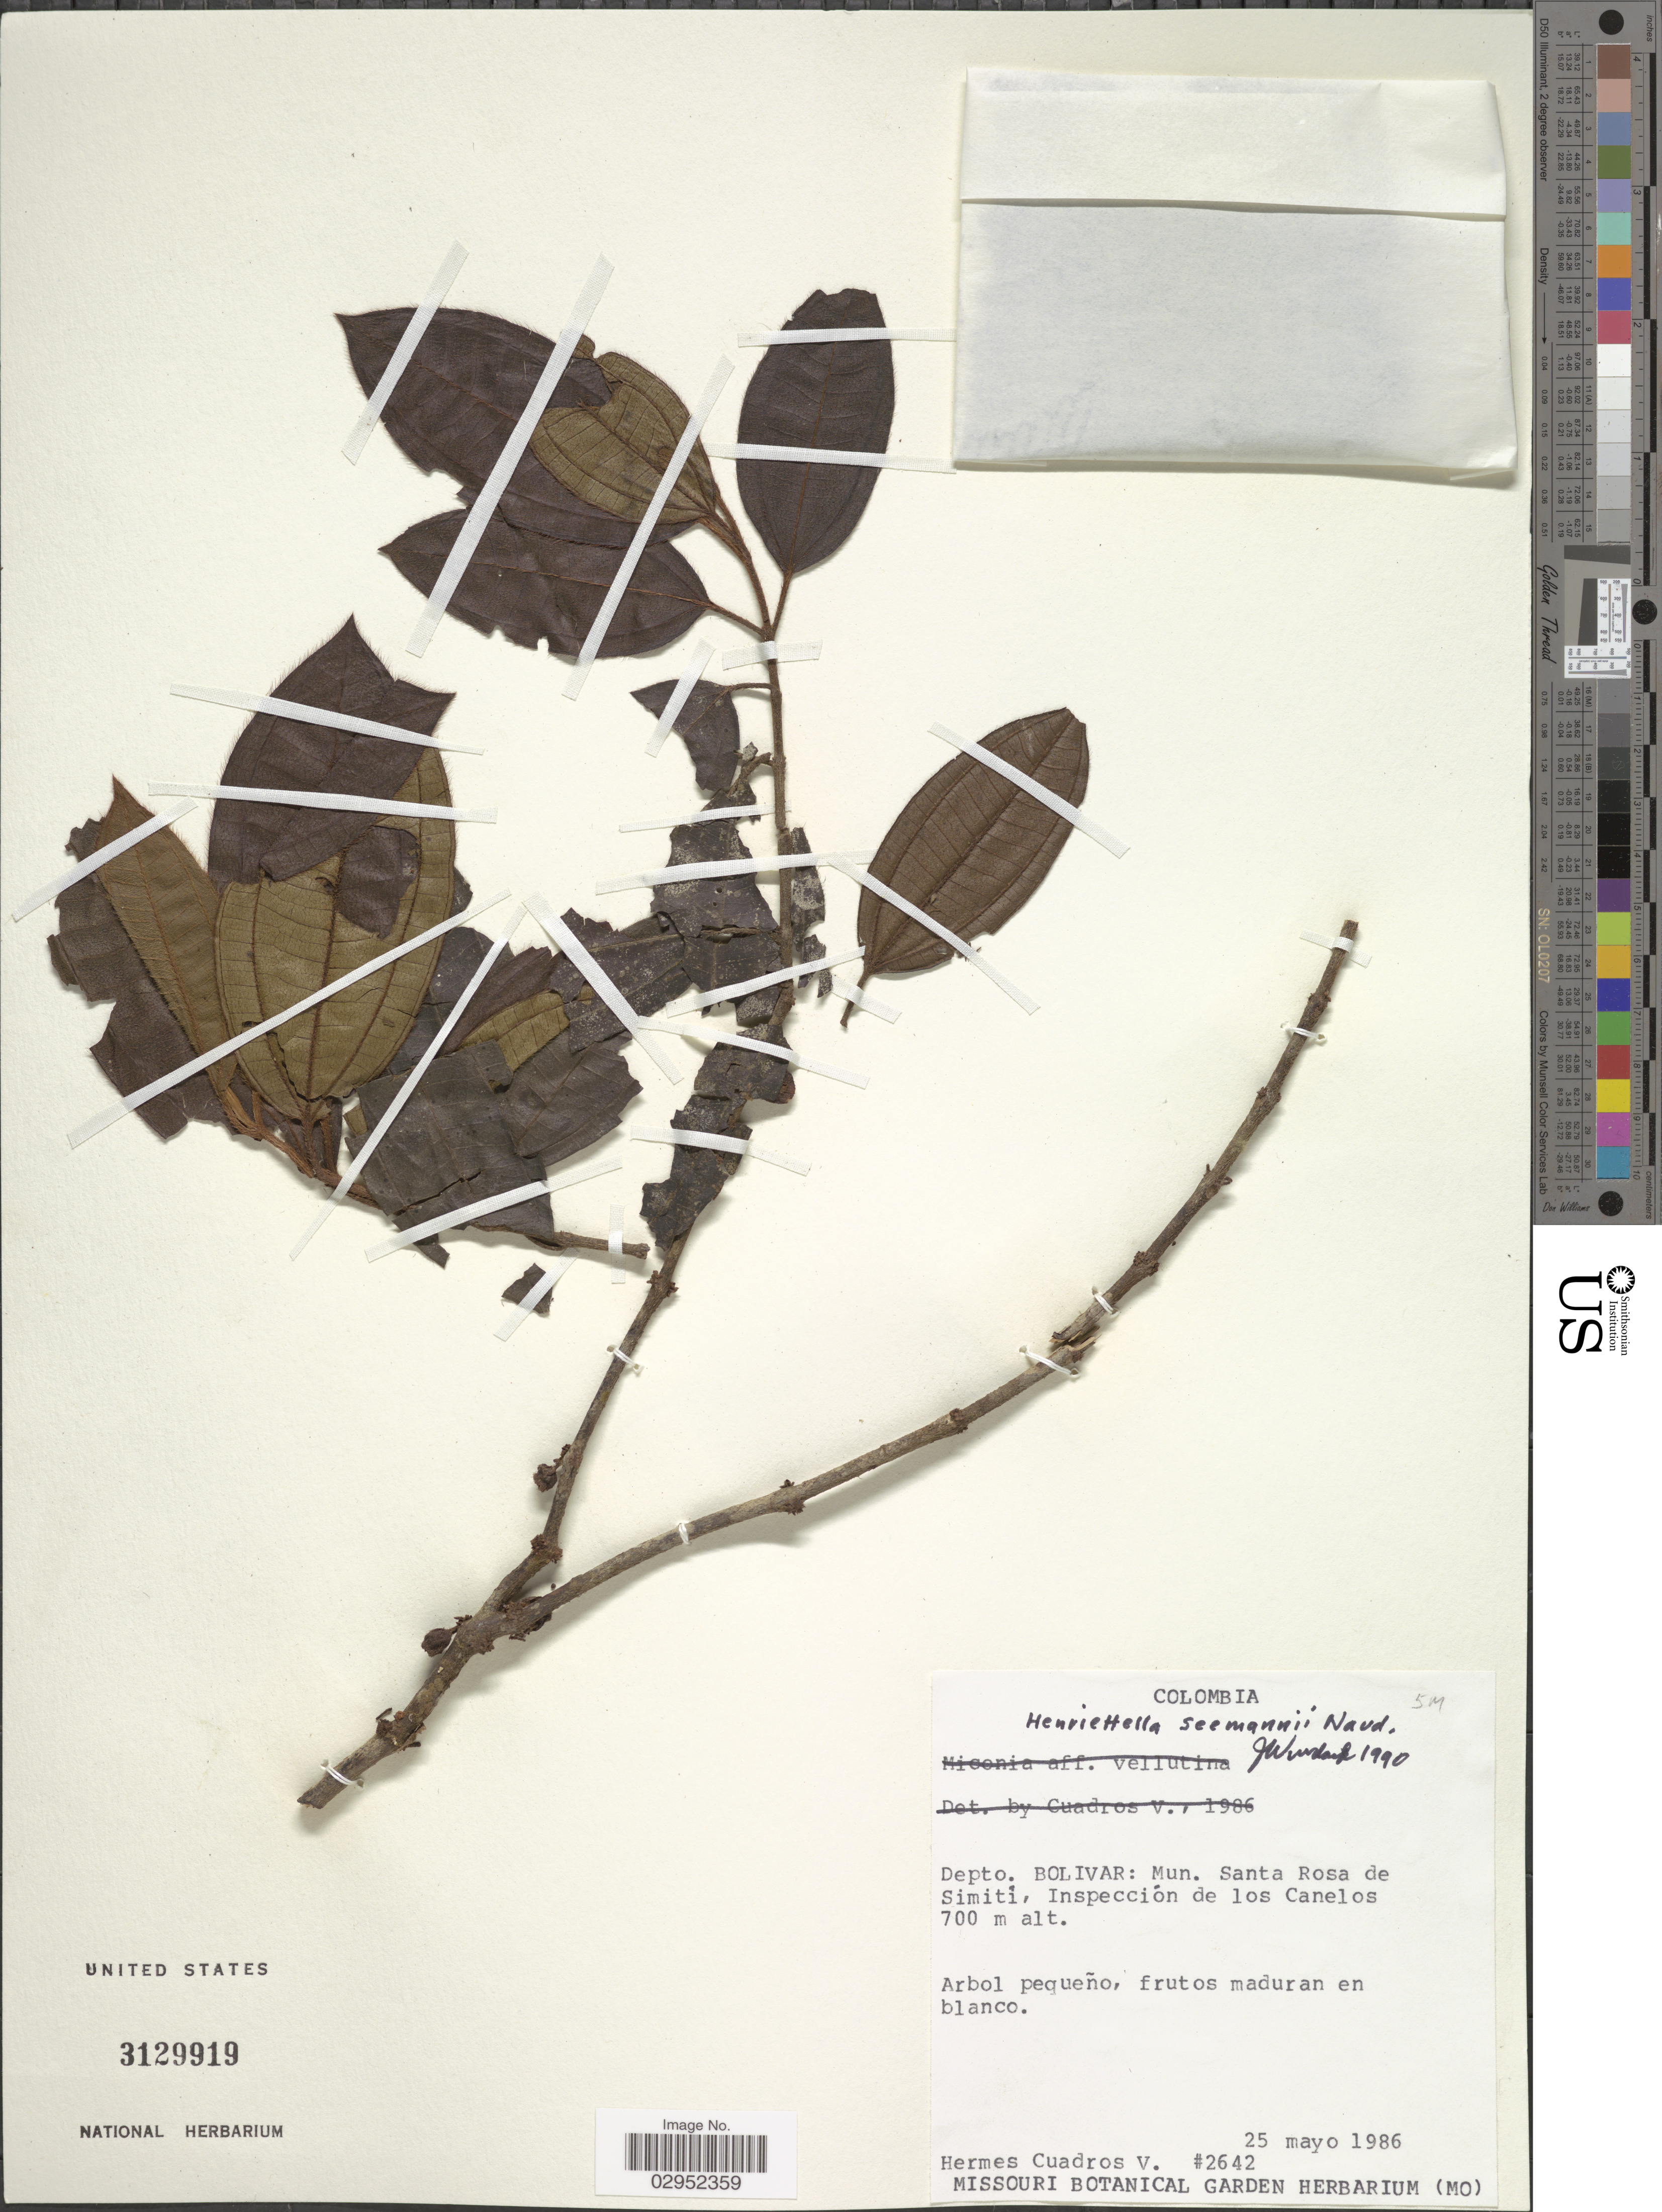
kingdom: Plantae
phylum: Tracheophyta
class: Magnoliopsida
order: Myrtales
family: Melastomataceae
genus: Henriettea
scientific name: Henriettea caudata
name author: (Gleason) Penneys et al.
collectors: H. Cuadros V.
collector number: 2642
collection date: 1986-06-25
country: Colombia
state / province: Bolívar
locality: Depto. Bolivar: Mun. Santa Rosa de Simití, Inspección de los Canelos.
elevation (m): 700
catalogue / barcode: US 3129919